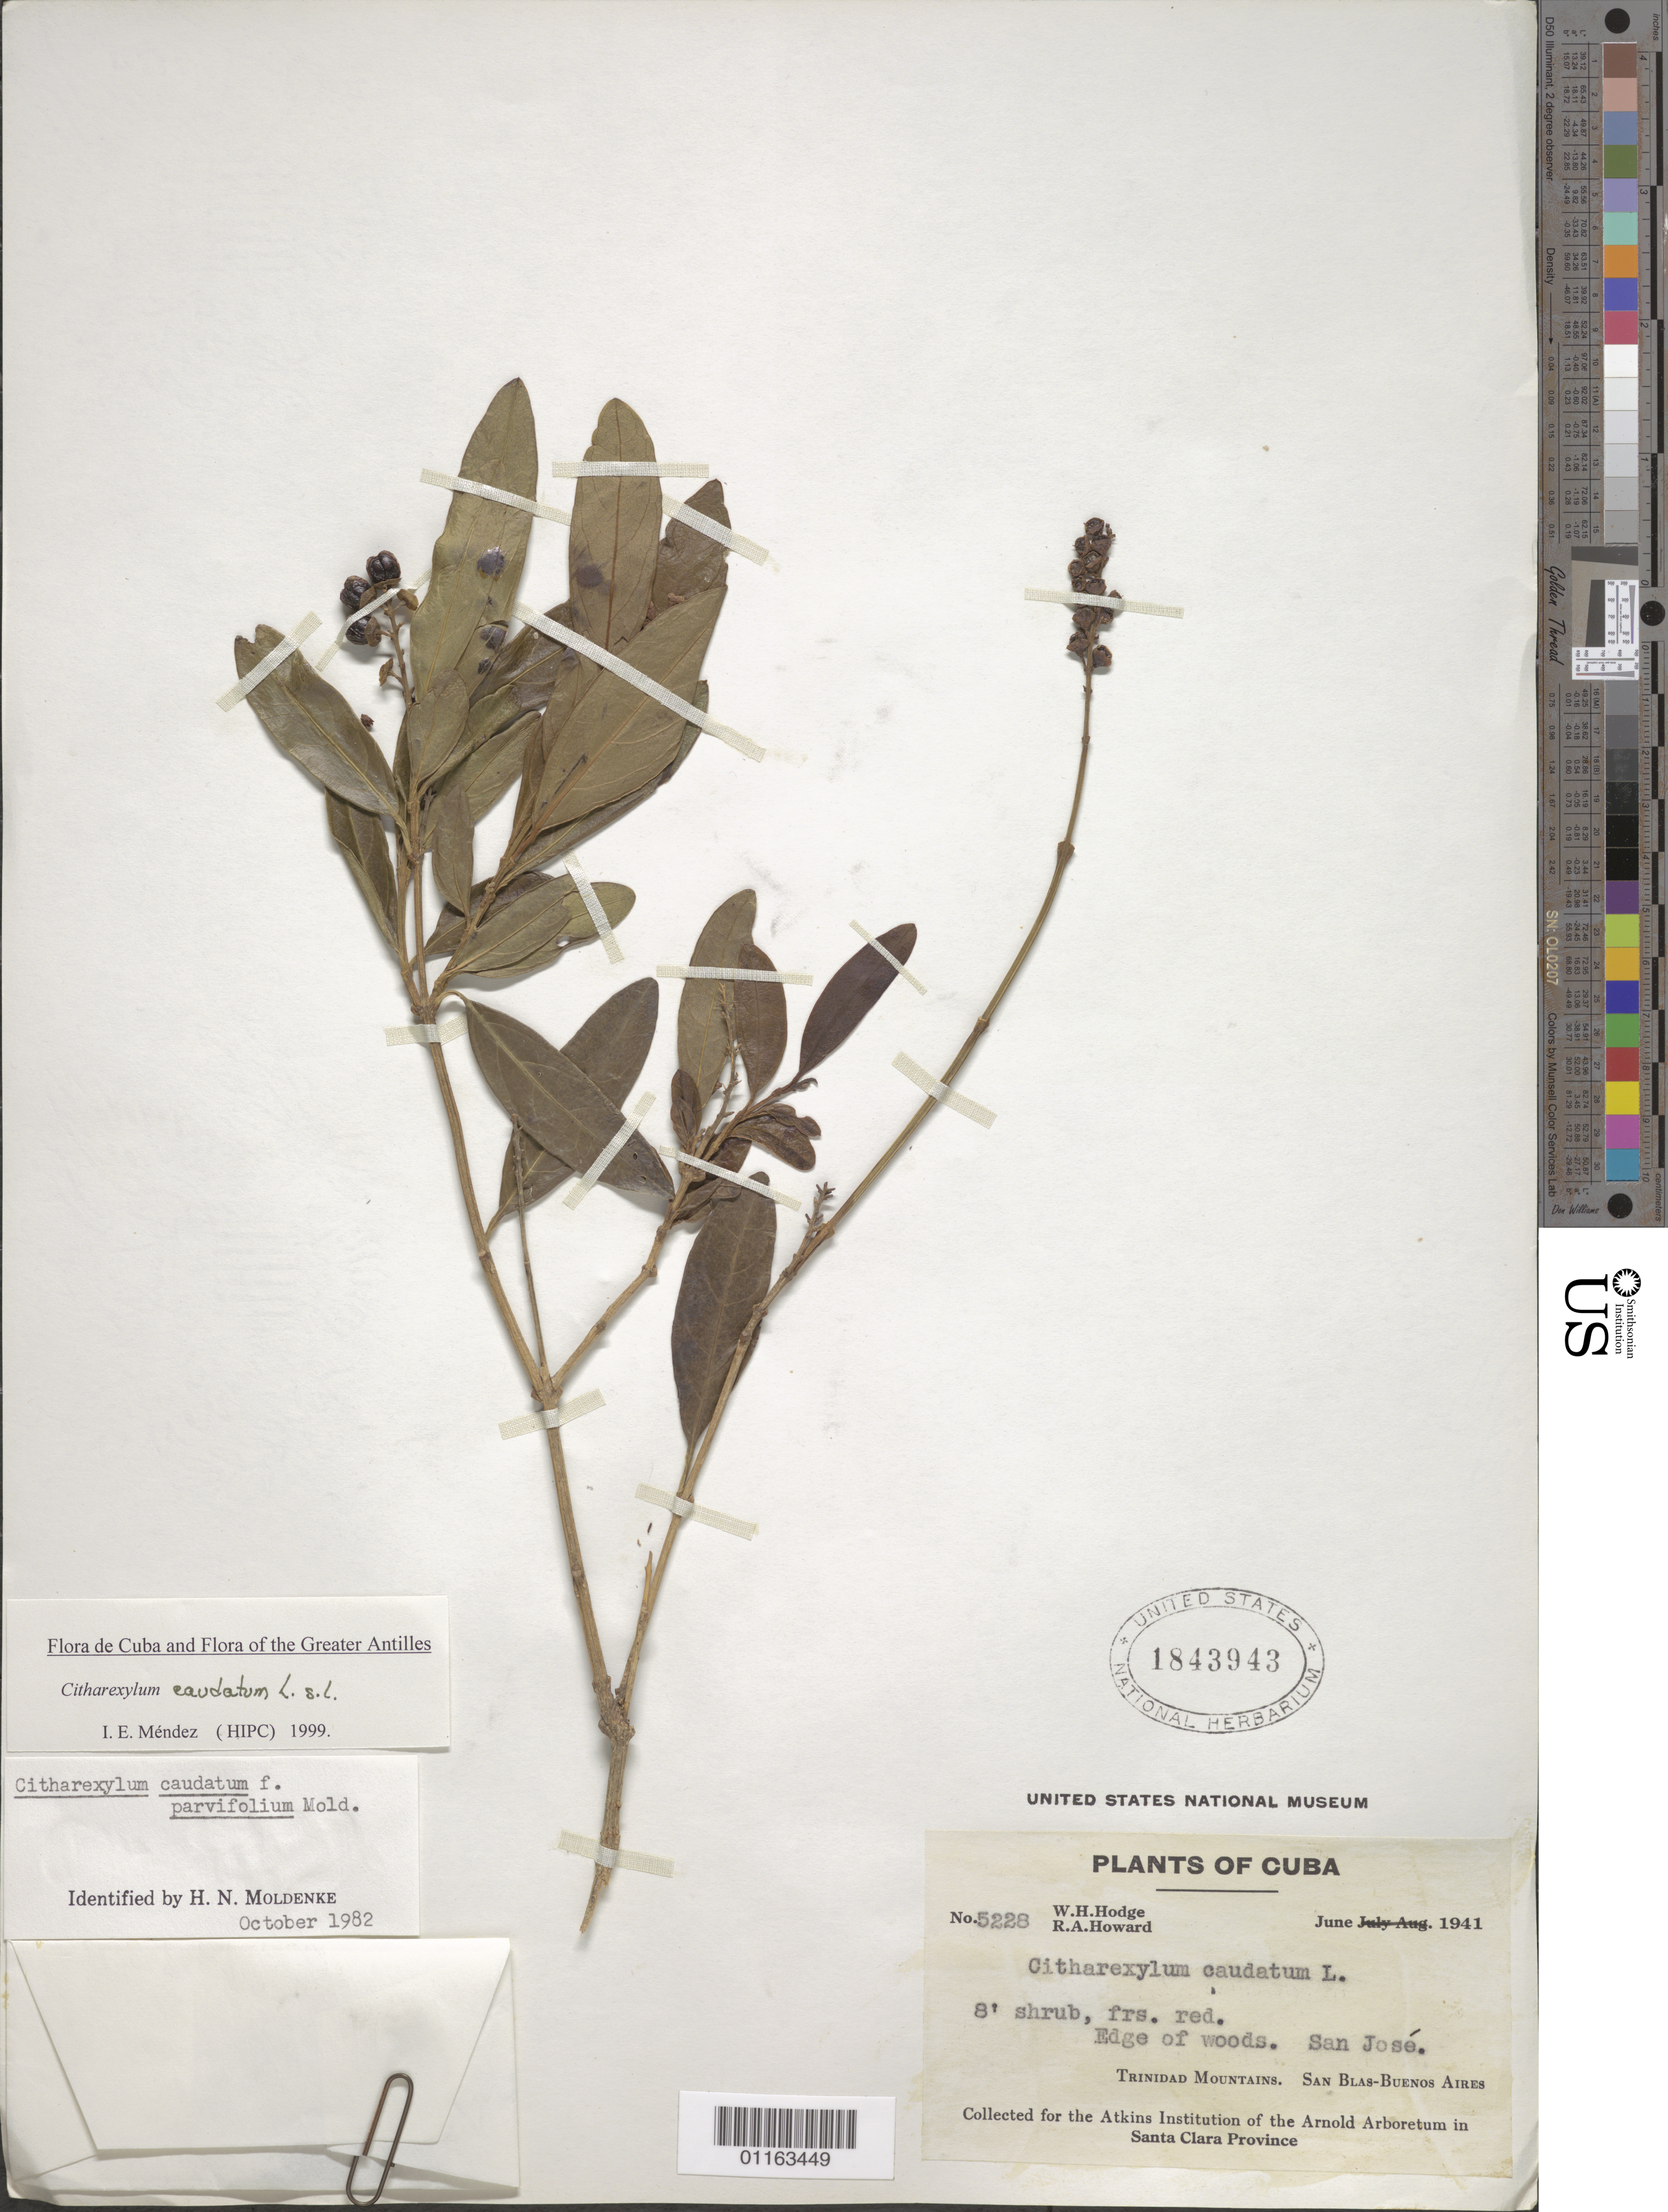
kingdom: Plantae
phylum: Tracheophyta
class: Magnoliopsida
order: Lamiales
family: Verbenaceae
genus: Citharexylum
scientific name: Citharexylum caudatum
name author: L.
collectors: W. Hodge & R. A. Howard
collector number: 5228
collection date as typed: Jun 1941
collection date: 1941-06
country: Cuba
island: Cuba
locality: Edge of woods. San Jose. Trinidad Mountains. San Blas-Buenos Aires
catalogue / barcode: US 1843943